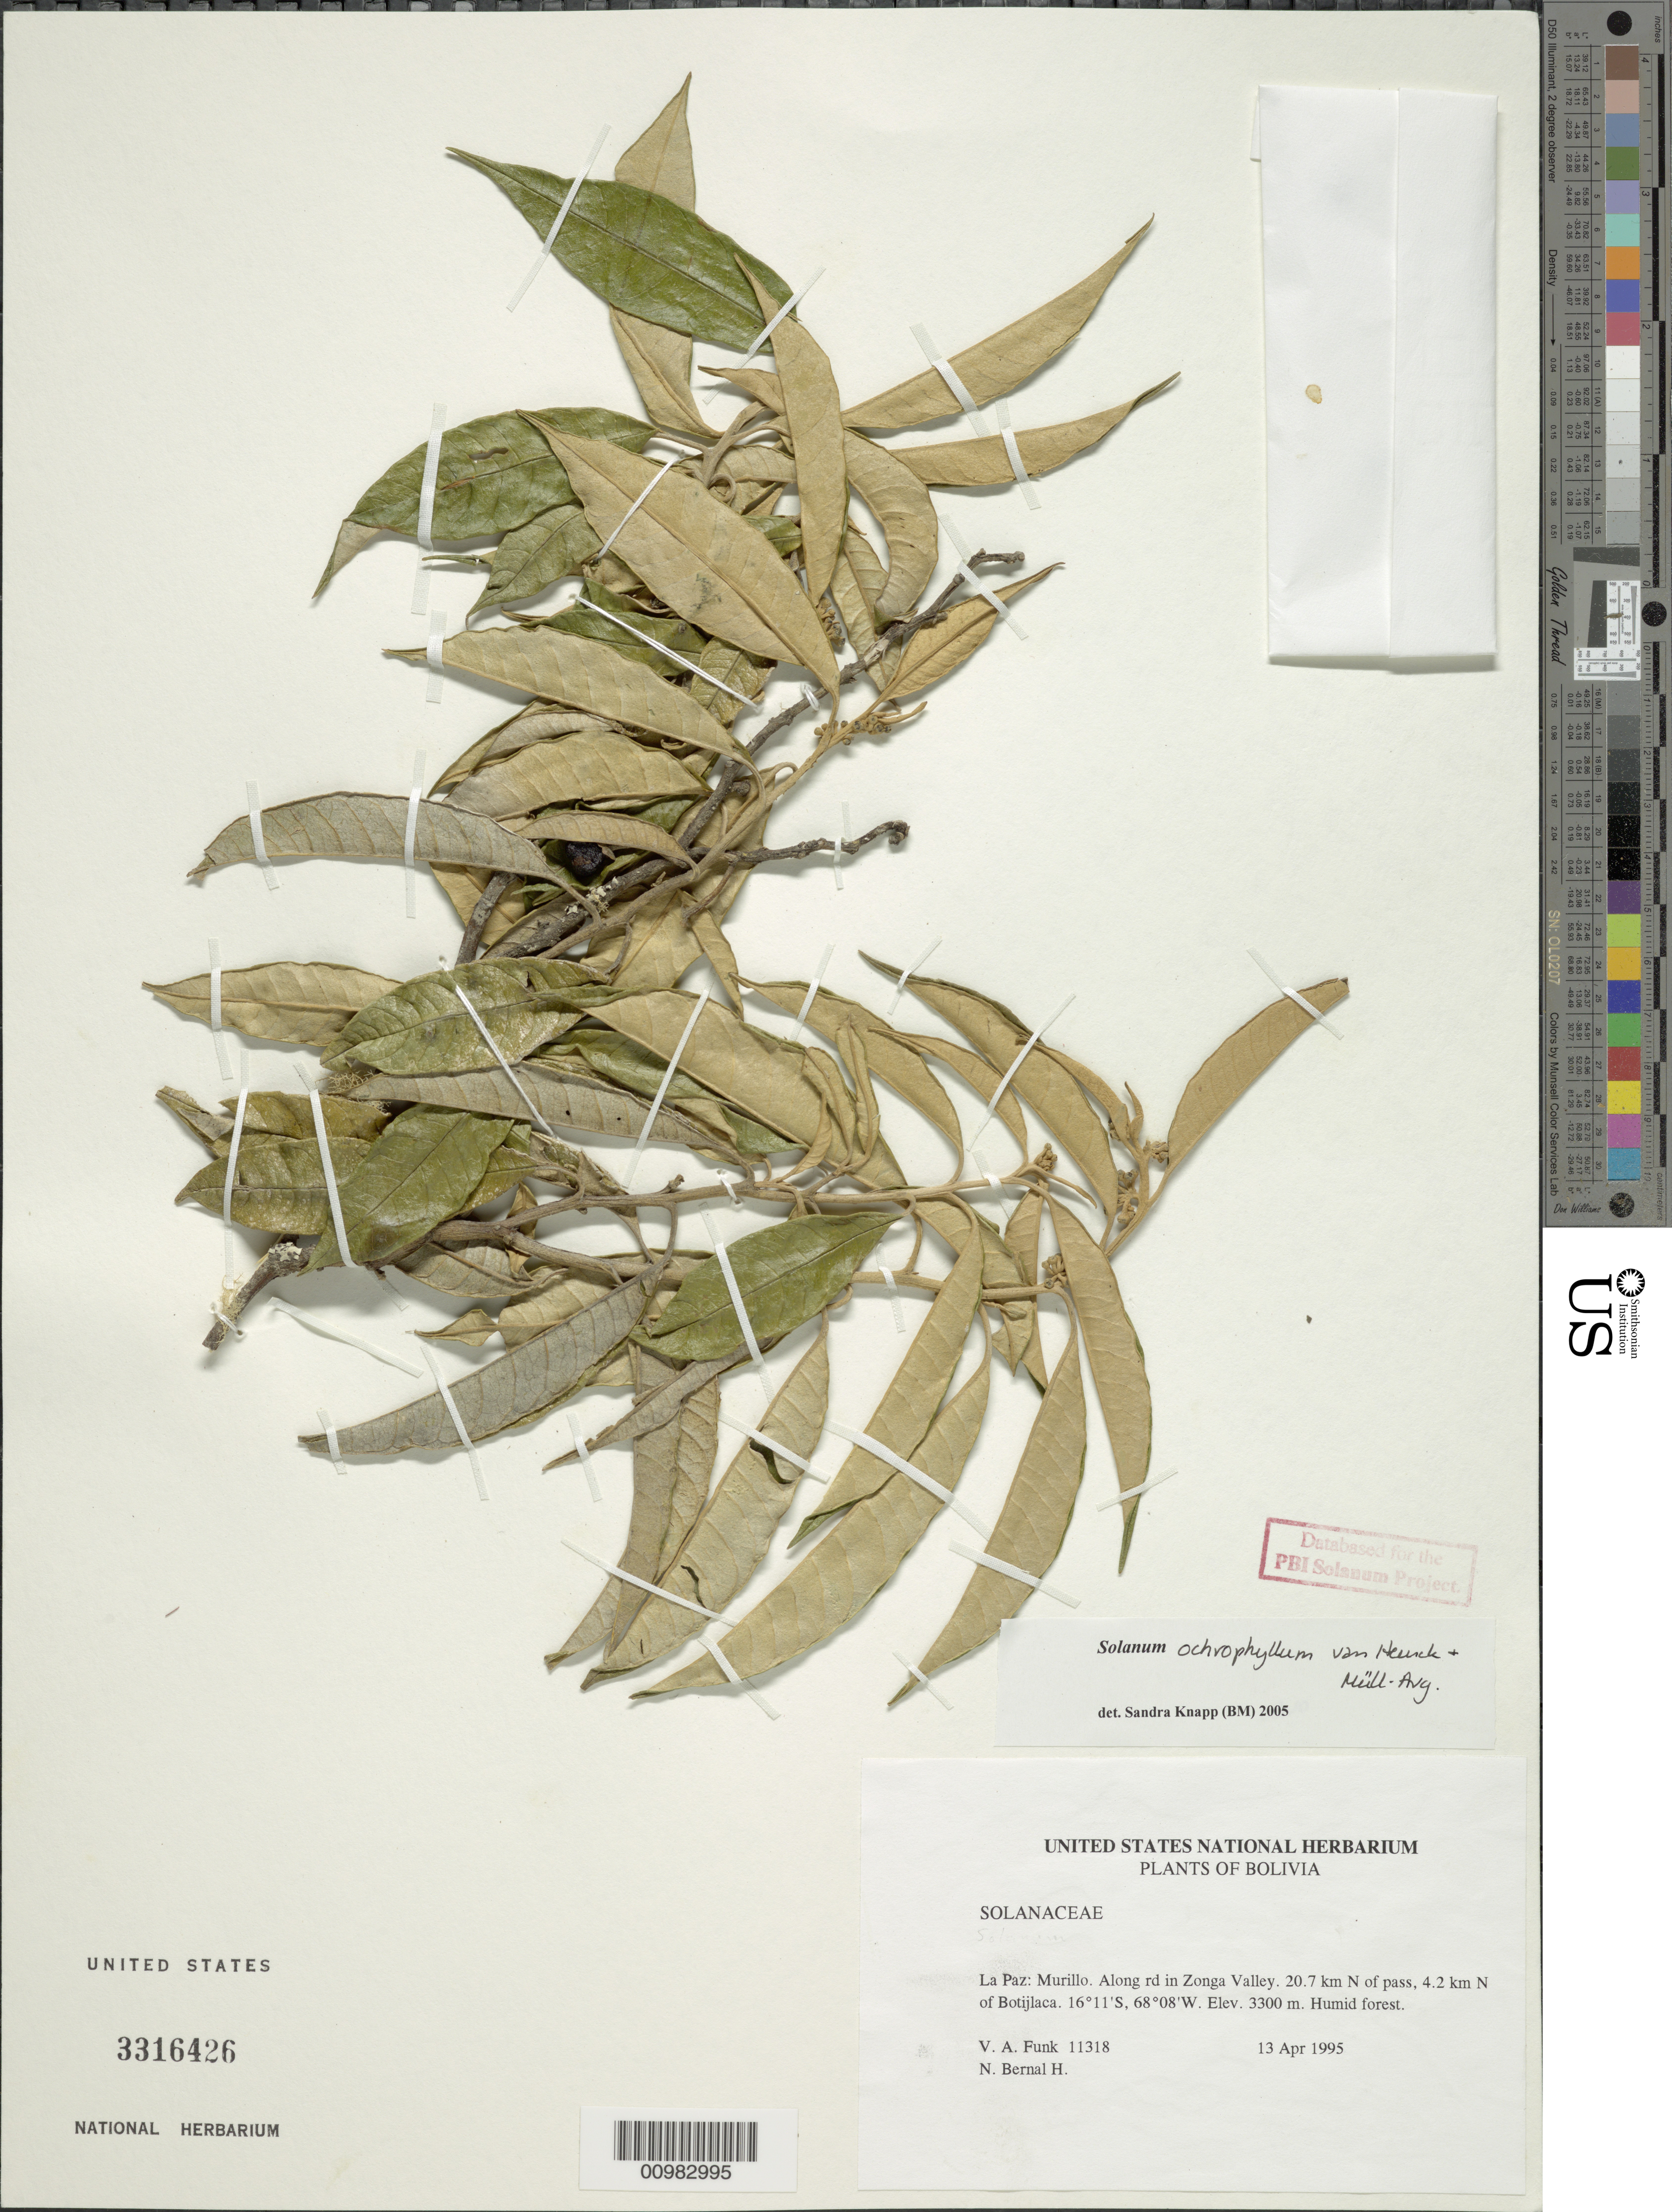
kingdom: Plantae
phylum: Tracheophyta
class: Magnoliopsida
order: Solanales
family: Solanaceae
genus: Solanum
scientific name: Solanum ochrophyllum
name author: Van Heurck & Müll. Arg.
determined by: Knapp, S. D.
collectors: V. Funk & N. Bernal H.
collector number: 11318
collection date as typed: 13 Apr 1995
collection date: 1995-04-13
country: Bolivia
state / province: La Paz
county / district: Murillo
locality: along road in Zongo valley, 20.7 km N of pass, 4.2 km N of Botijlaca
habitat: humid forest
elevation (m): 3300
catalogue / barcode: US 3316426